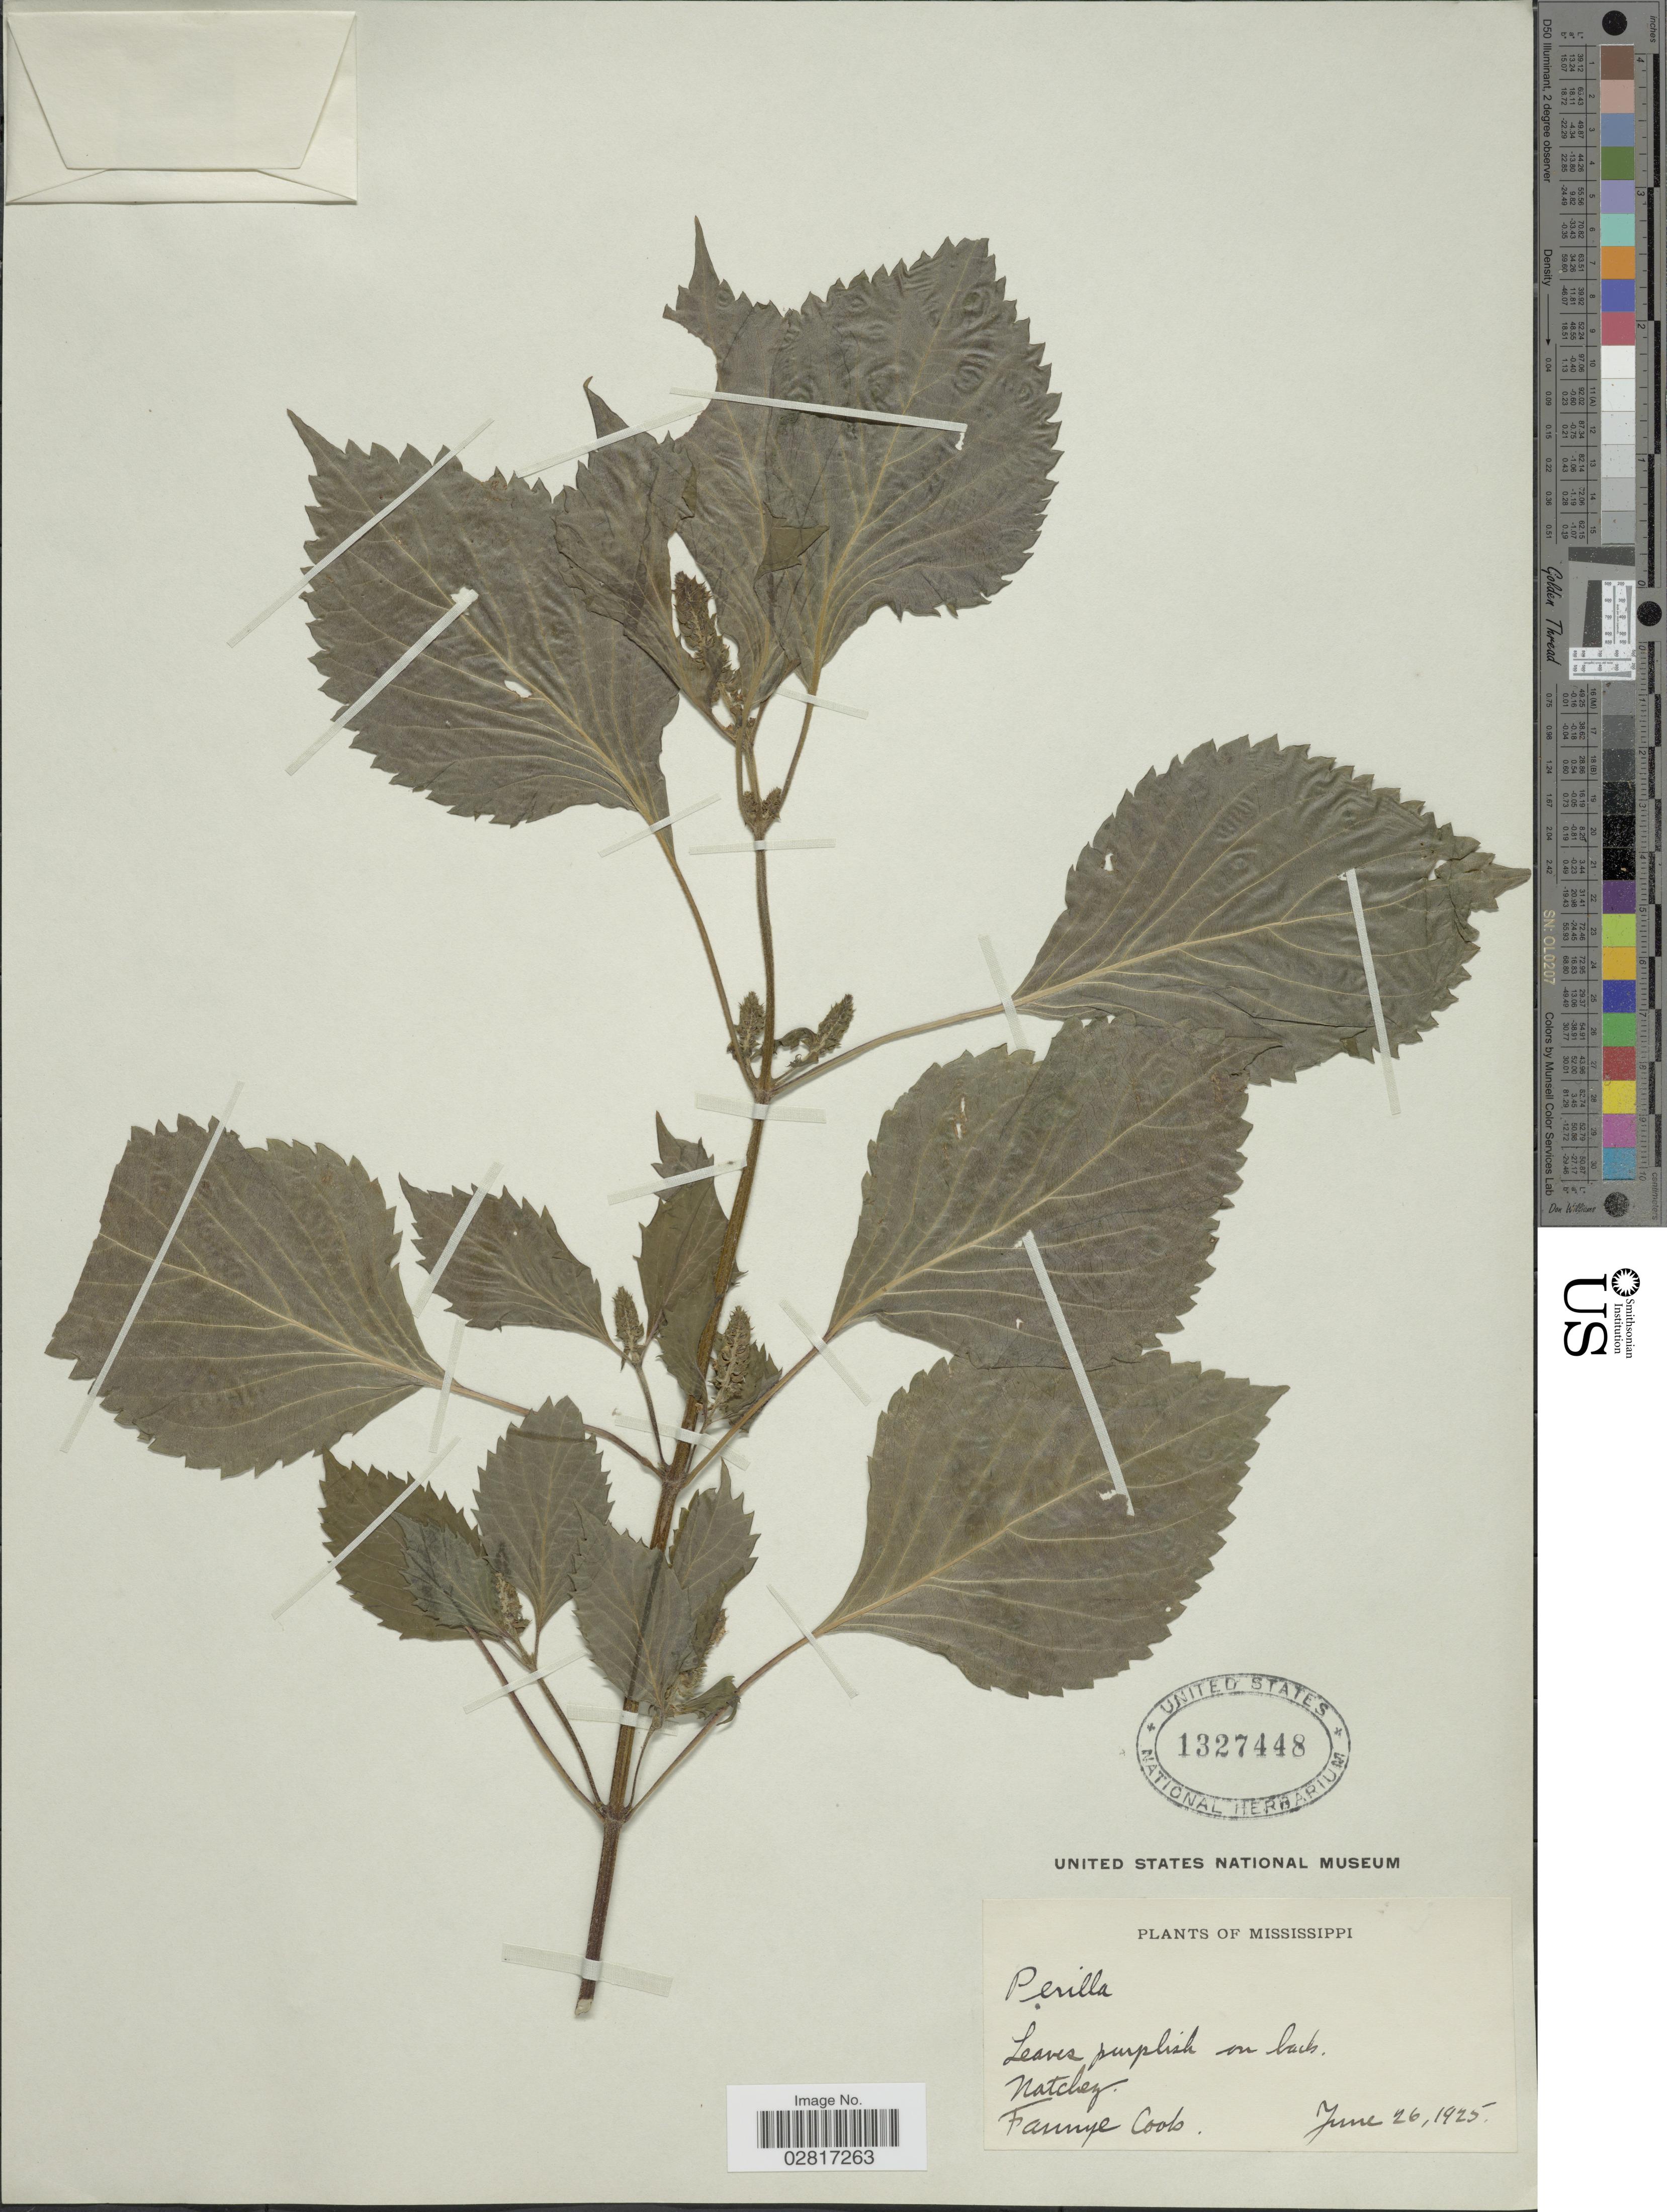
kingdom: Plantae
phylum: Tracheophyta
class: Magnoliopsida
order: Lamiales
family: Lamiaceae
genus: Perilla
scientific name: Perilla frutescens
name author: (L.) Britton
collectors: F. A. Cook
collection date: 1925-06-26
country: United States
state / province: Mississippi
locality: Natchez.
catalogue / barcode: US 1327448